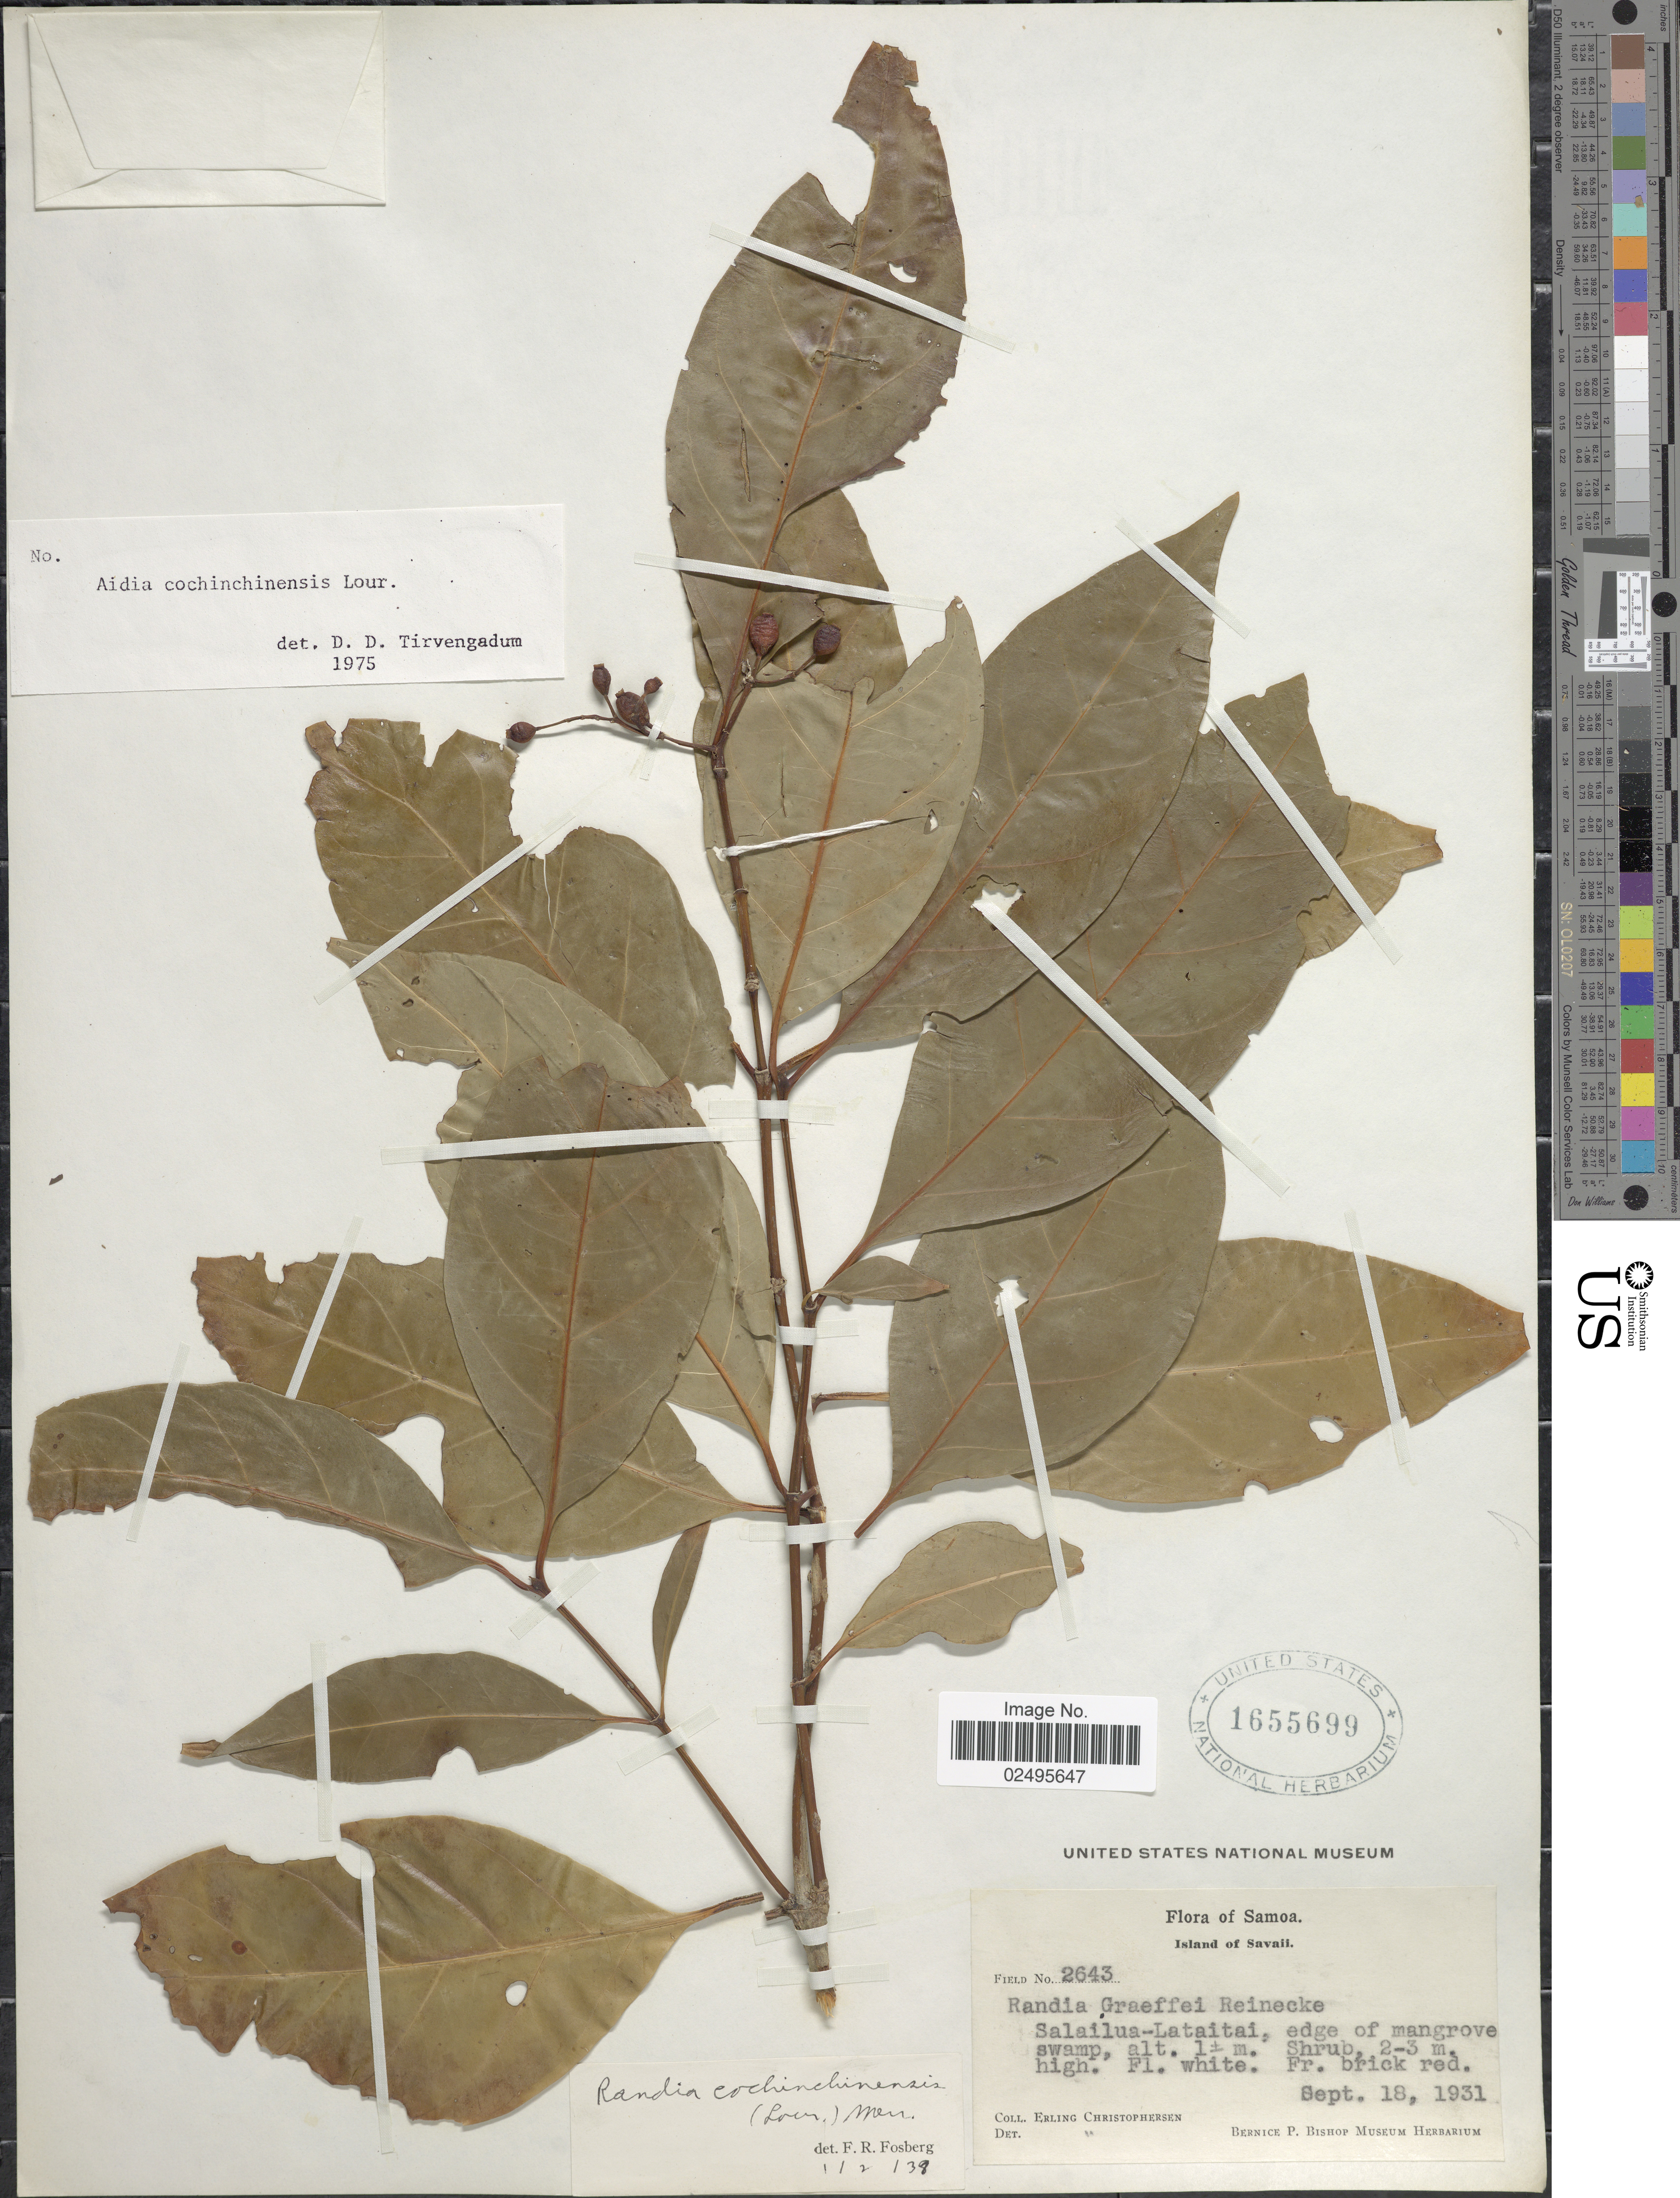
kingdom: Plantae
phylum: Tracheophyta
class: Magnoliopsida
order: Gentianales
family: Rubiaceae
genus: Aidia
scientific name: Aidia graeffei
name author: (Reinecke) Tirveng.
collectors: E. Christophersen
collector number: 2643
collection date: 1931-09-18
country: Samoa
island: Savai'i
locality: Samoa, Island of Savaii. Salailua-Lataitai,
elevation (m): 1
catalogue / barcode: US 1655699